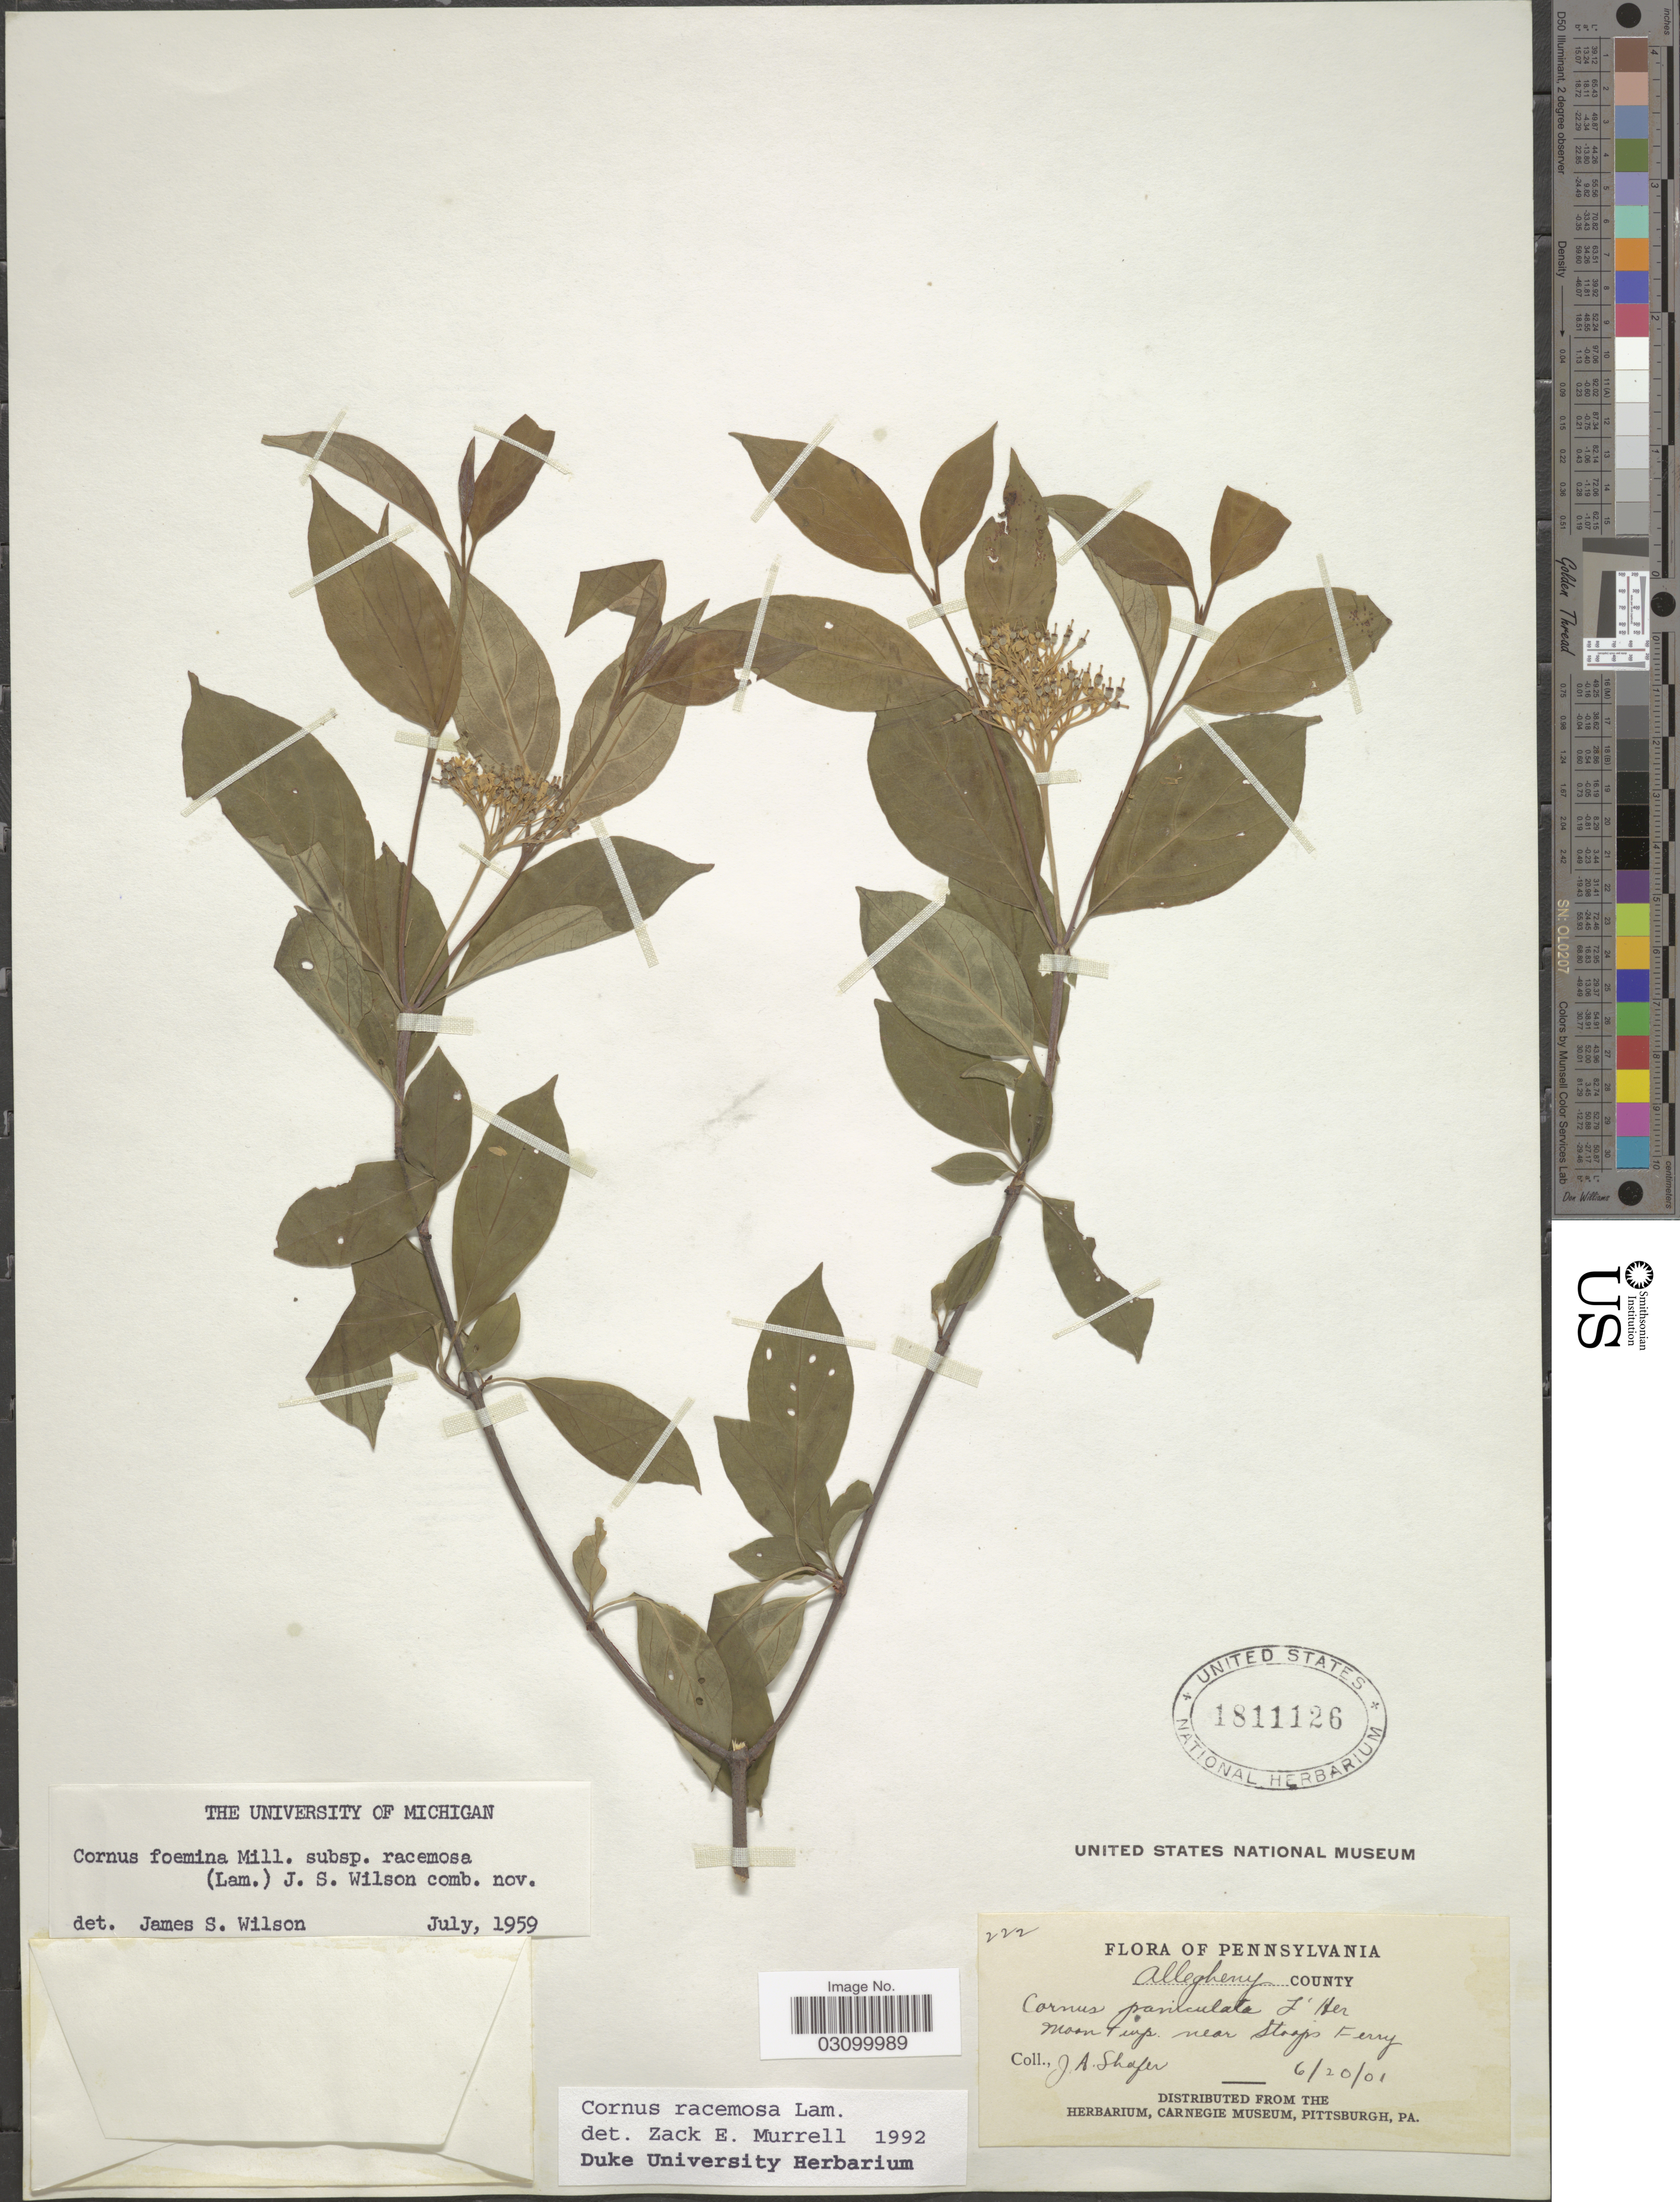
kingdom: Plantae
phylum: Tracheophyta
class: Magnoliopsida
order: Cornales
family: Cornaceae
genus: Cornus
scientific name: Cornus racemosa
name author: Lam.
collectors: J. A. Shafer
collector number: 222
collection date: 1901-06-20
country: United States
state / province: Pennsylvania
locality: Allegheny County. Moan Twp Near Stoop's Ferry.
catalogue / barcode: US 1811126